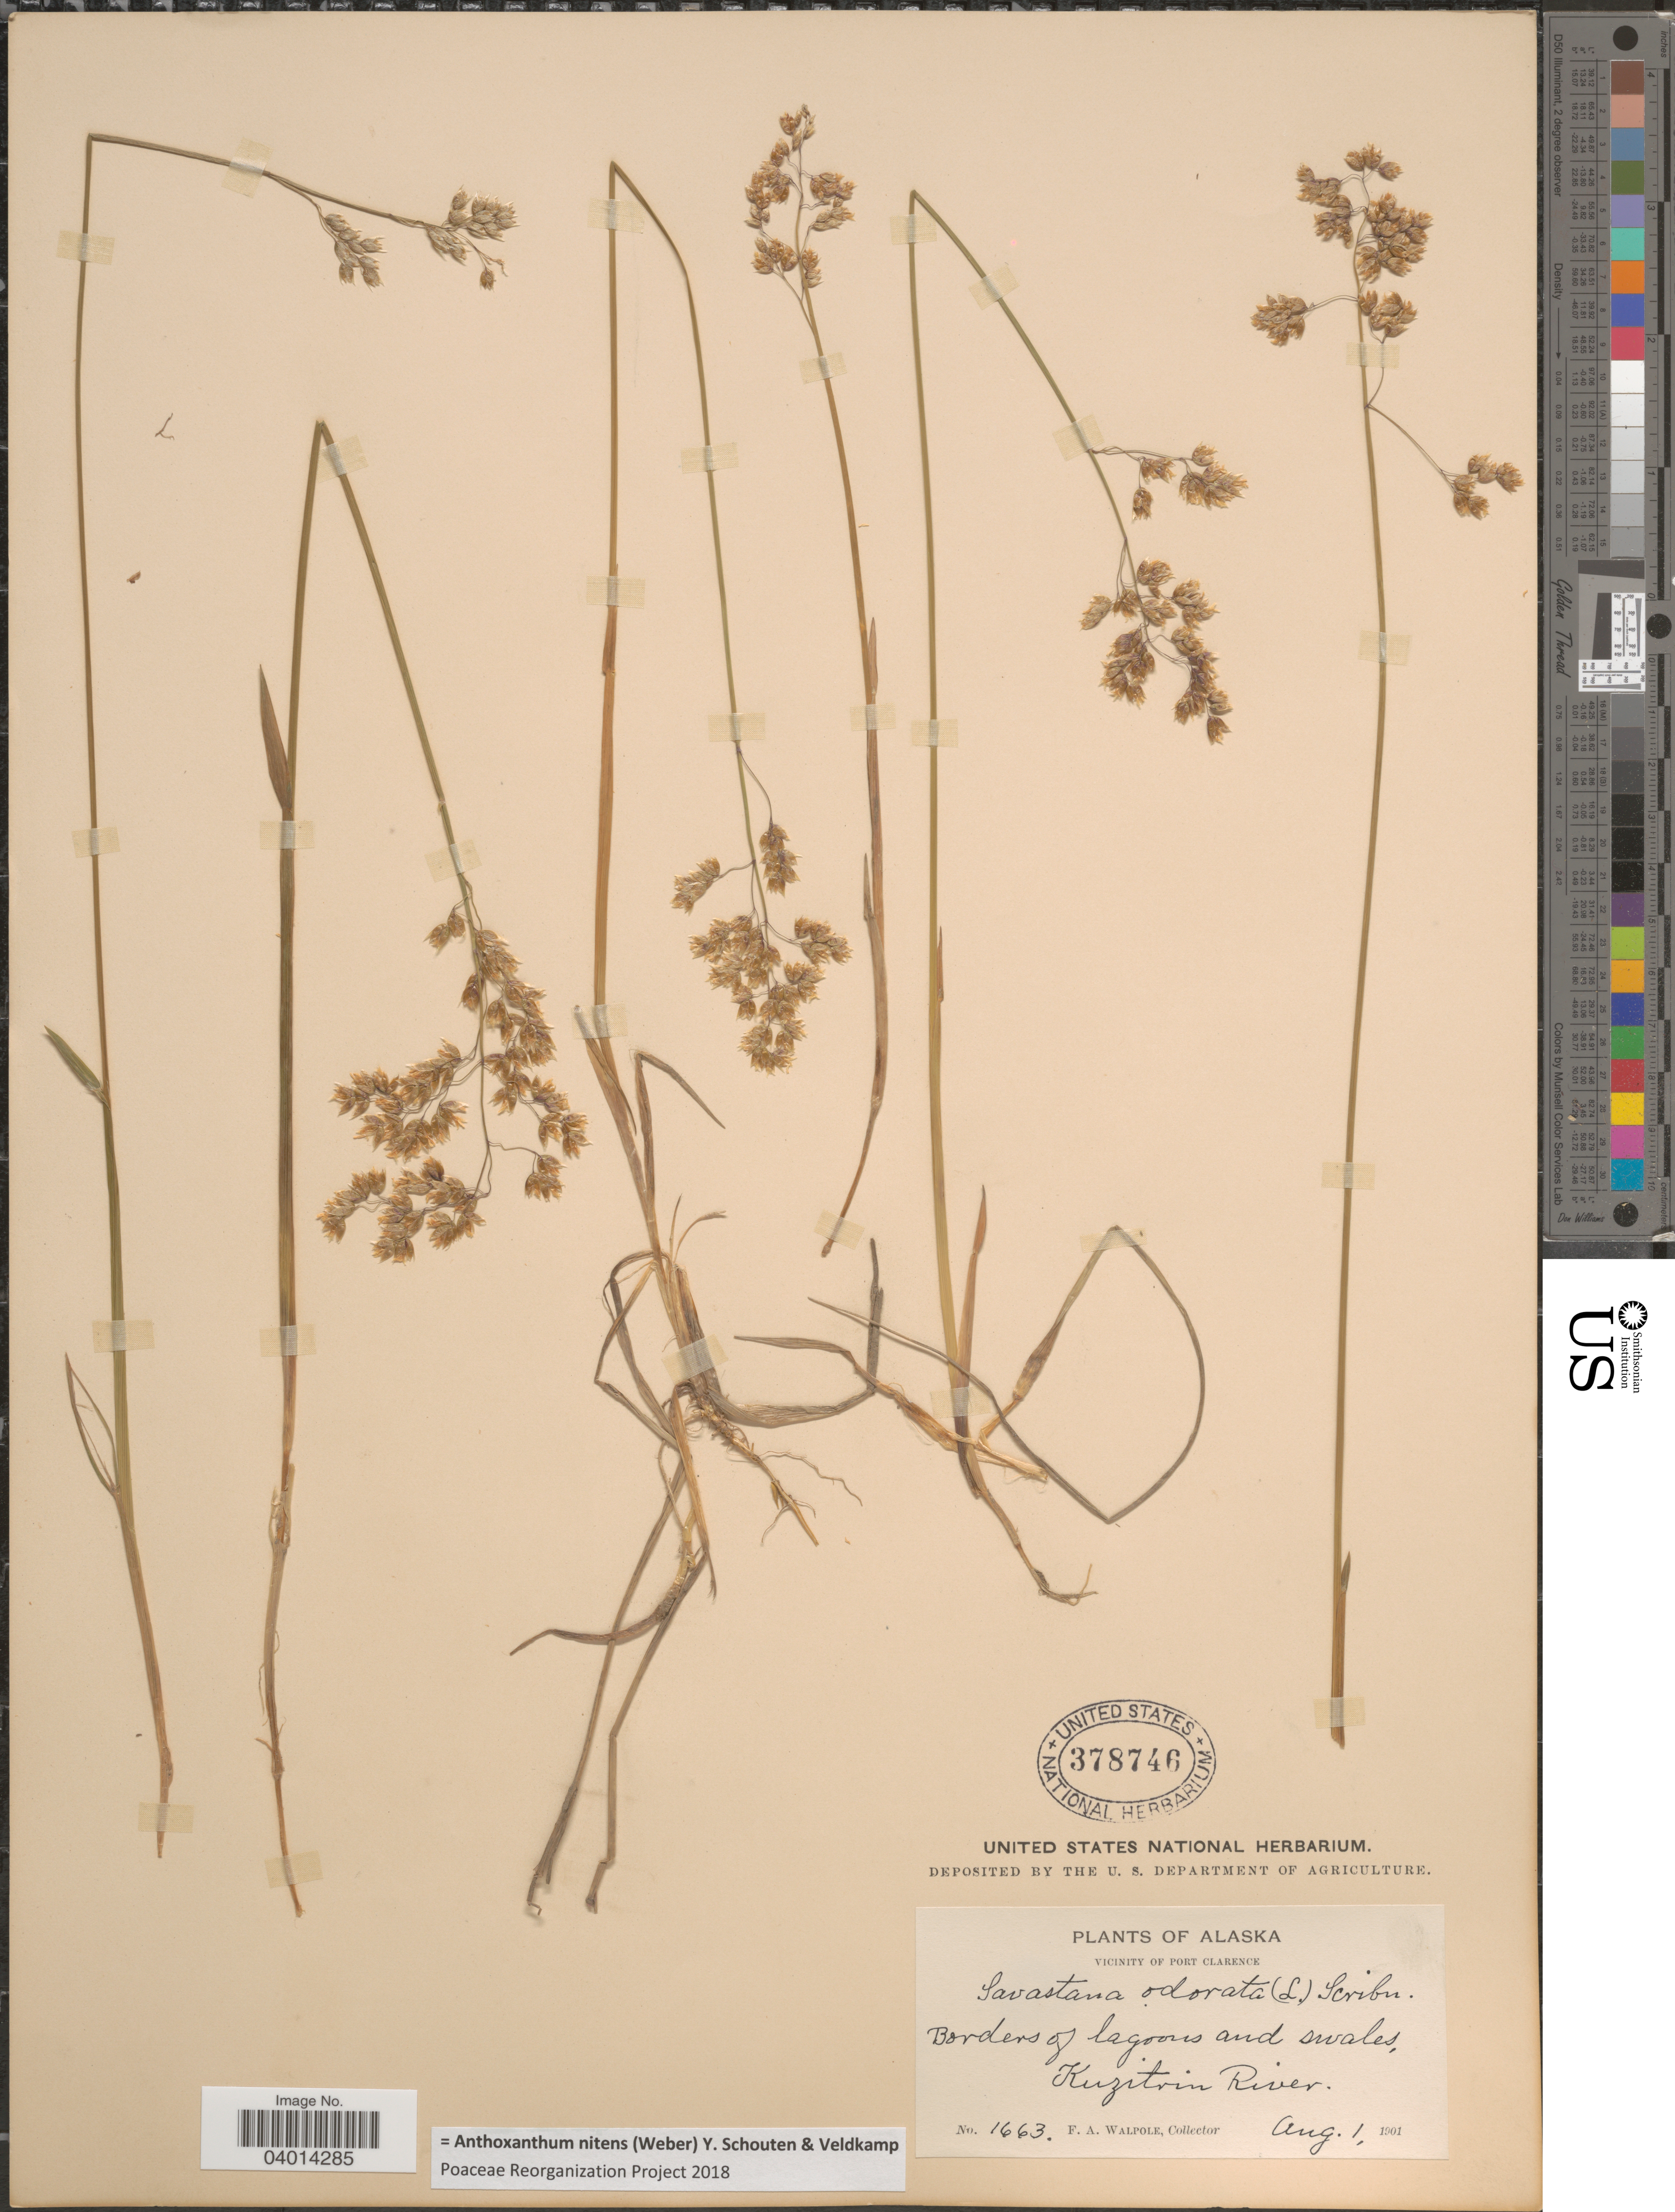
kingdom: Plantae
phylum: Tracheophyta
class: Liliopsida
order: Poales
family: Poaceae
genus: Anthoxanthum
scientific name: Anthoxanthum nitens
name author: (G.H. Weber) R.T.A. Schouten & Veldkamp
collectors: F. Walpole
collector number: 1663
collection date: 1901-08-01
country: United States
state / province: Alaska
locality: Vicinity of Port Clarence. Borders of lagoons and swales, Kuzitrin River.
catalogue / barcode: US 378746